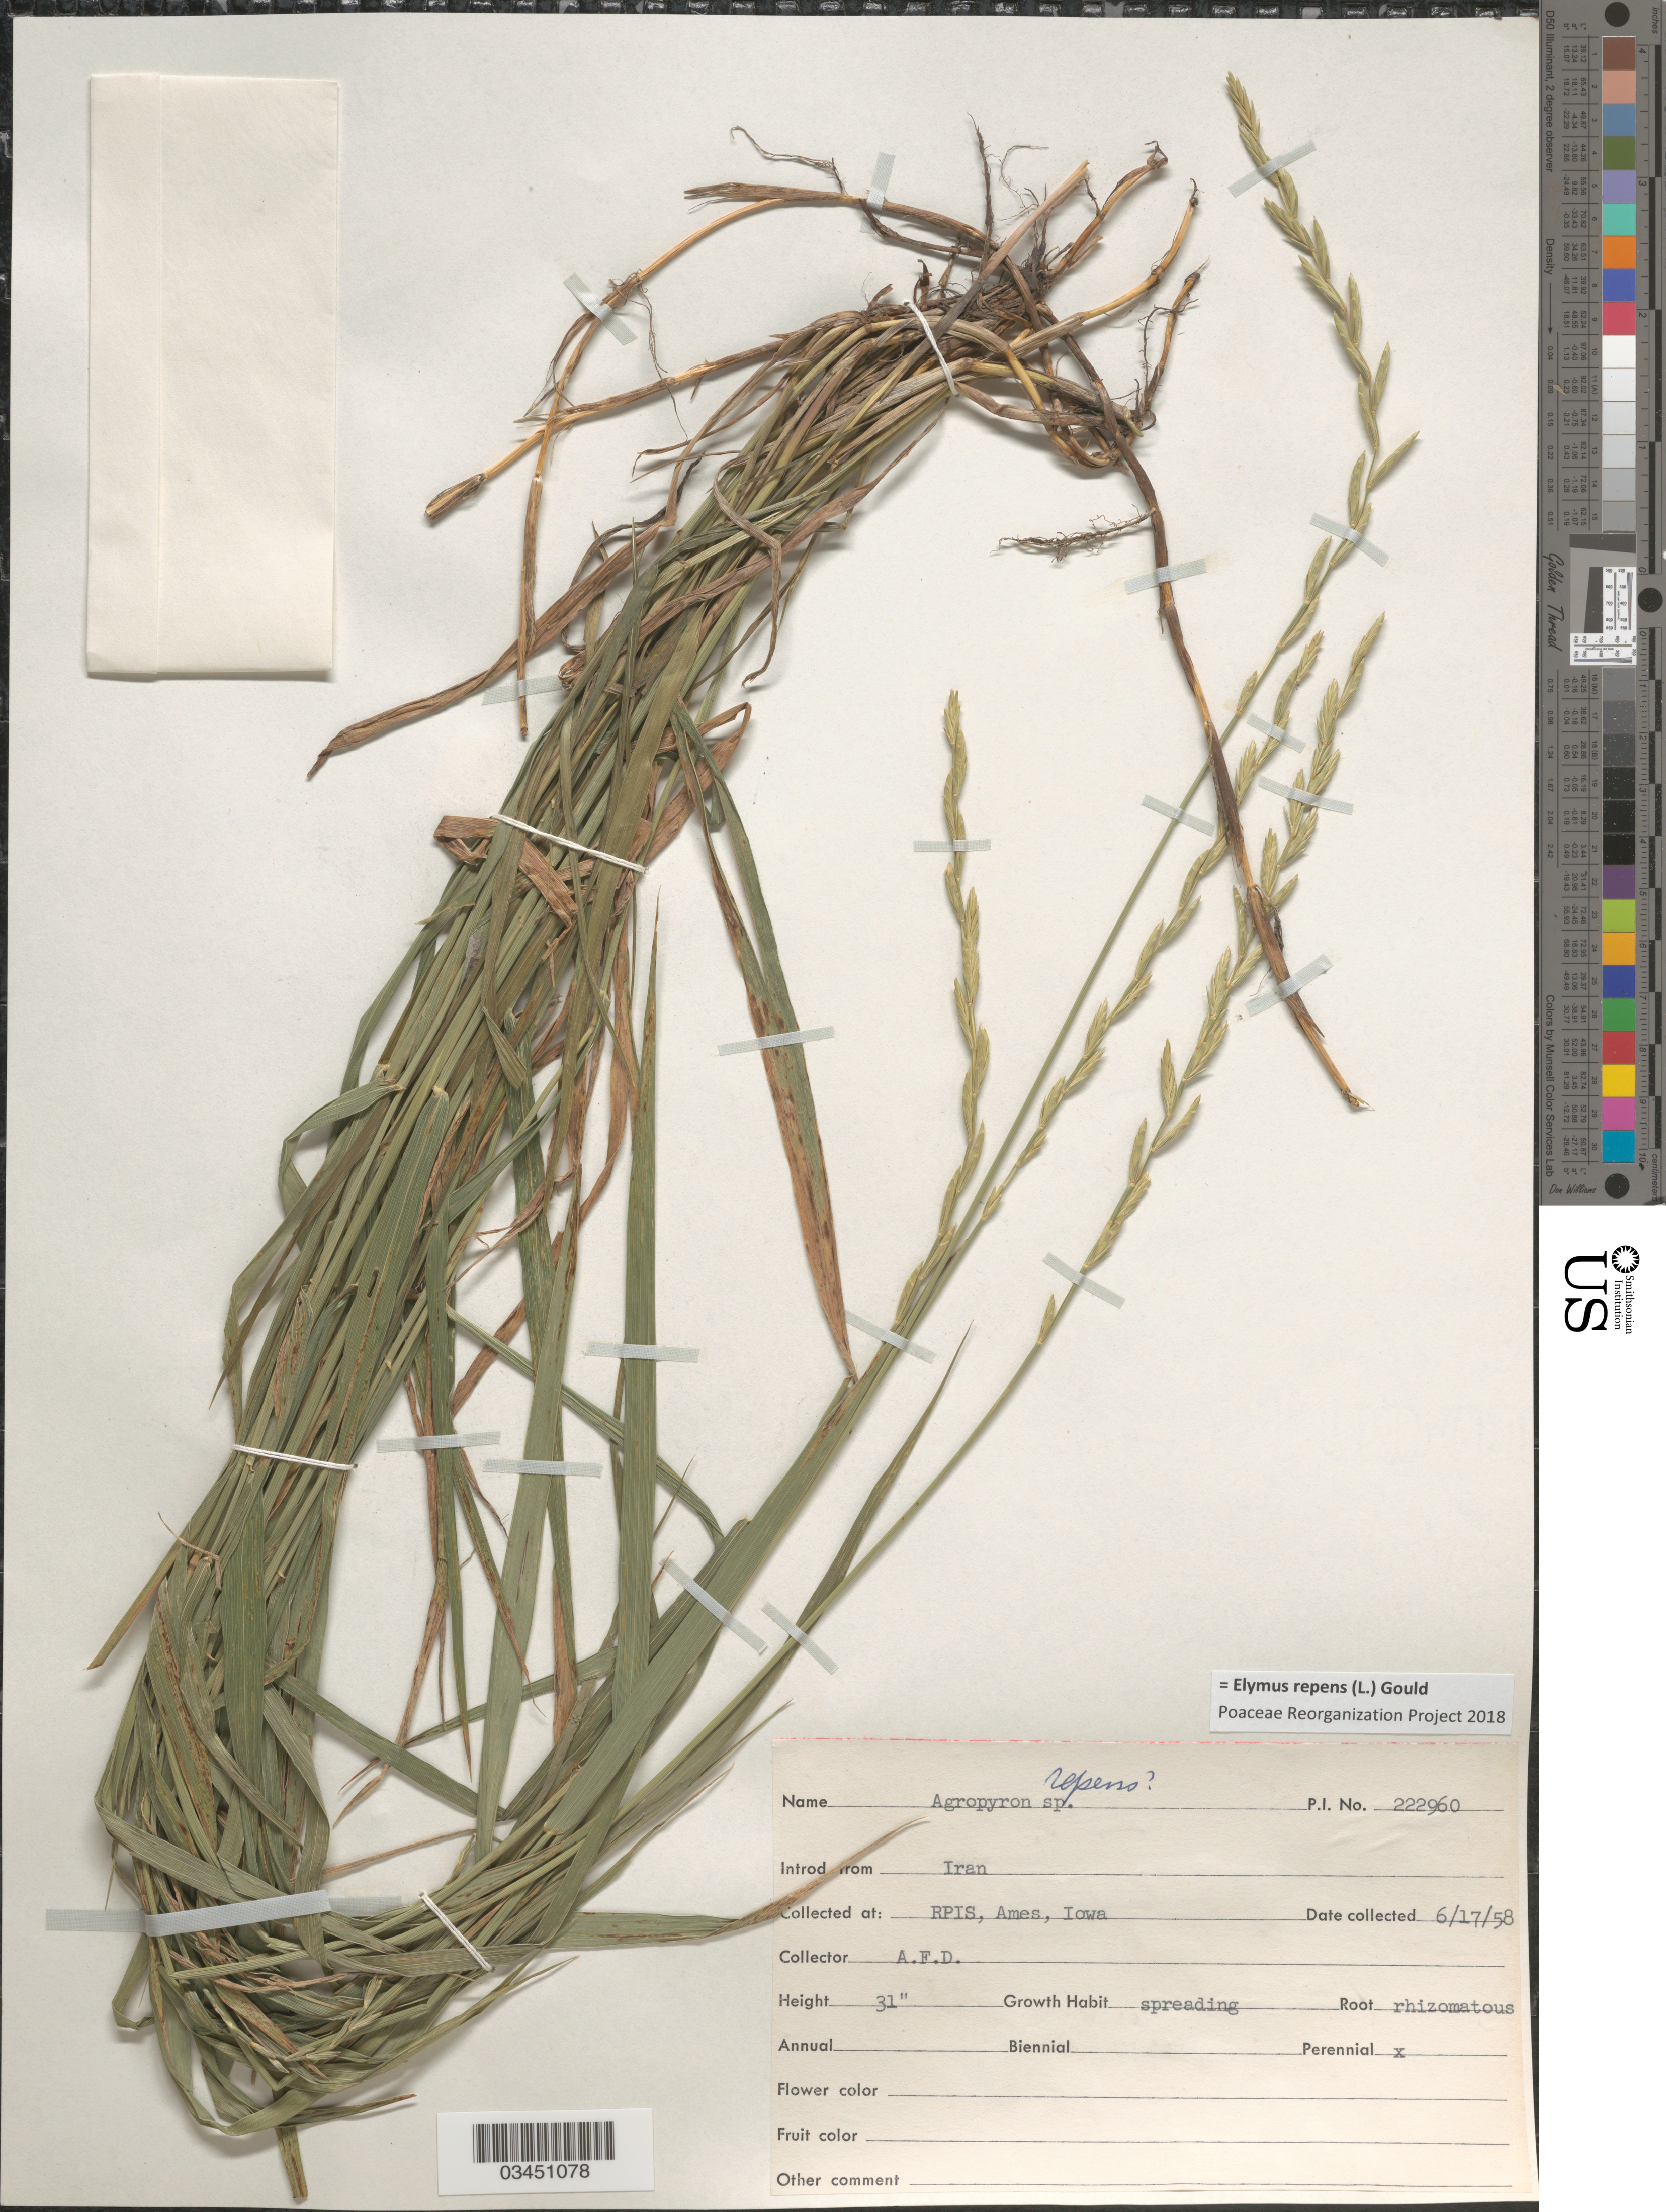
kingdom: Plantae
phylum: Tracheophyta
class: Liliopsida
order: Poales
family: Poaceae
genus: Elymus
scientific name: Elymus repens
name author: (L.) Gould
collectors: A. D.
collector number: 222960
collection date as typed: Transcribed d/m/y: 17/6/58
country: United States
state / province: Iowa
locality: RPIS, Ames.